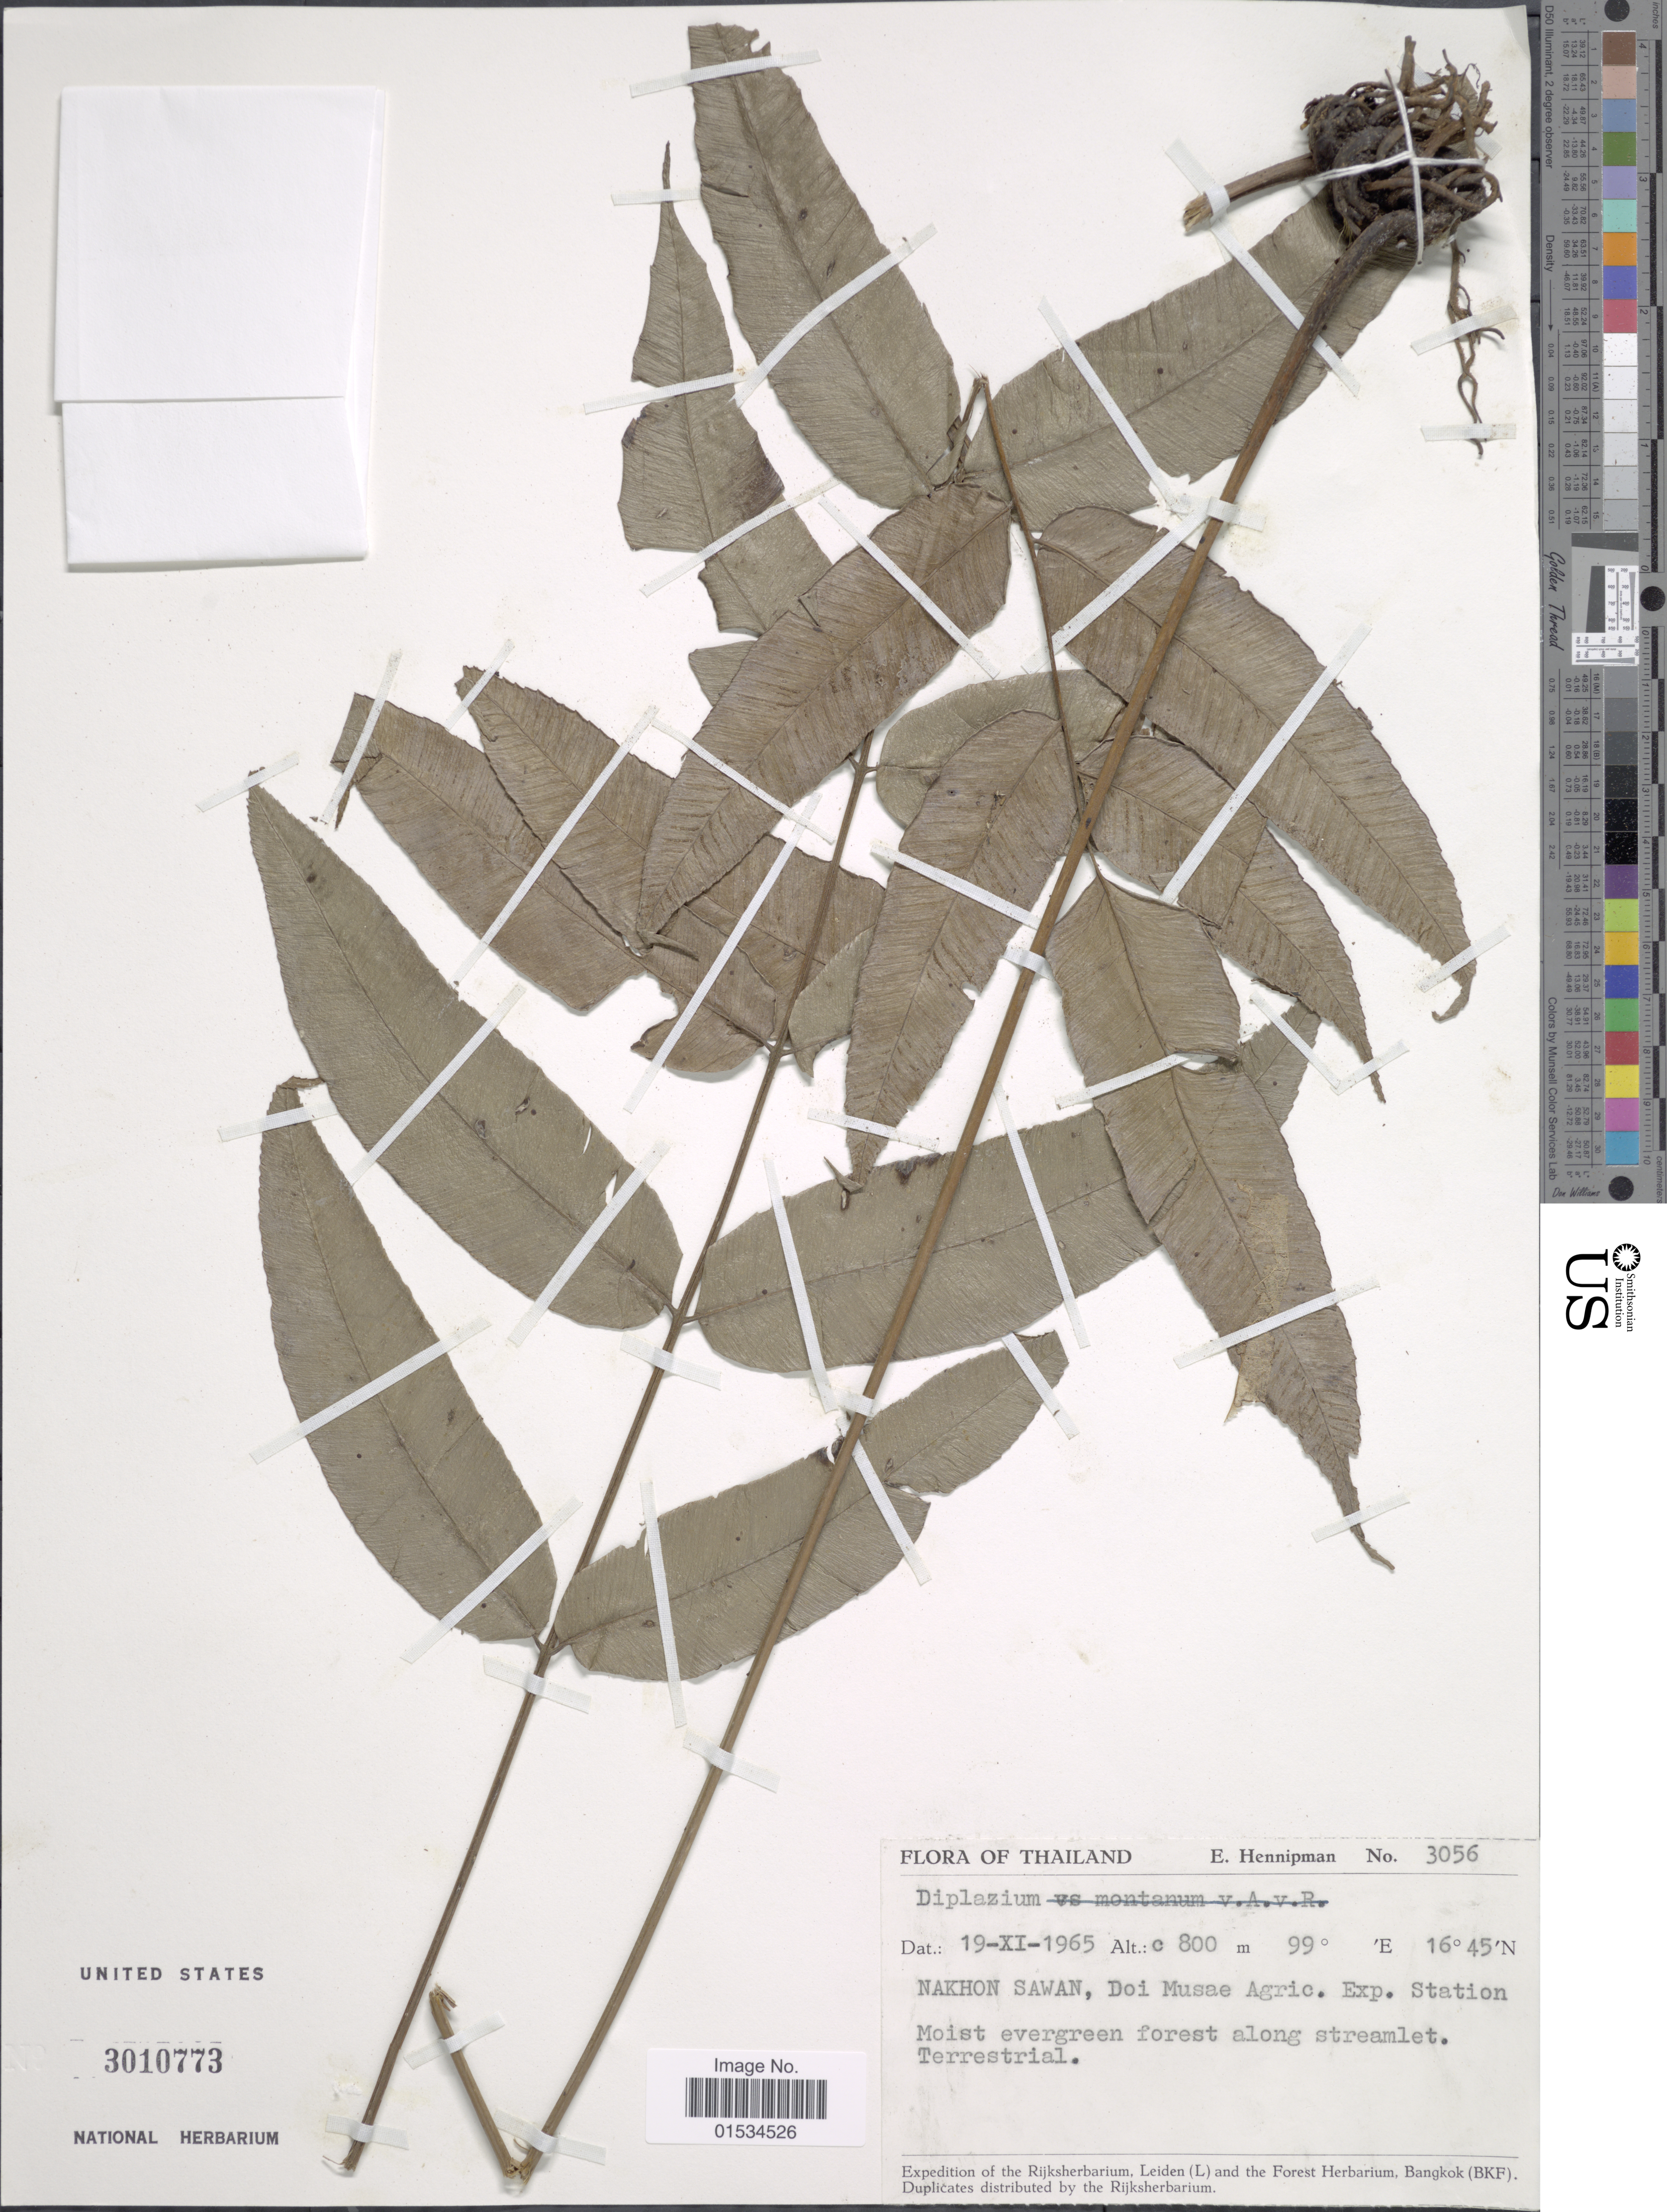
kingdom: Plantae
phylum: Tracheophyta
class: Polypodiopsida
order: Polypodiales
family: Athyriaceae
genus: Diplazium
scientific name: Diplazium sp.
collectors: E. Hennipman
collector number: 3056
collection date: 1965-11-19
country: Thailand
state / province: Nakhon Sawan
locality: Doi Musae Agric. Exp. Station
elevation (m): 800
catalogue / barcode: US 3010773